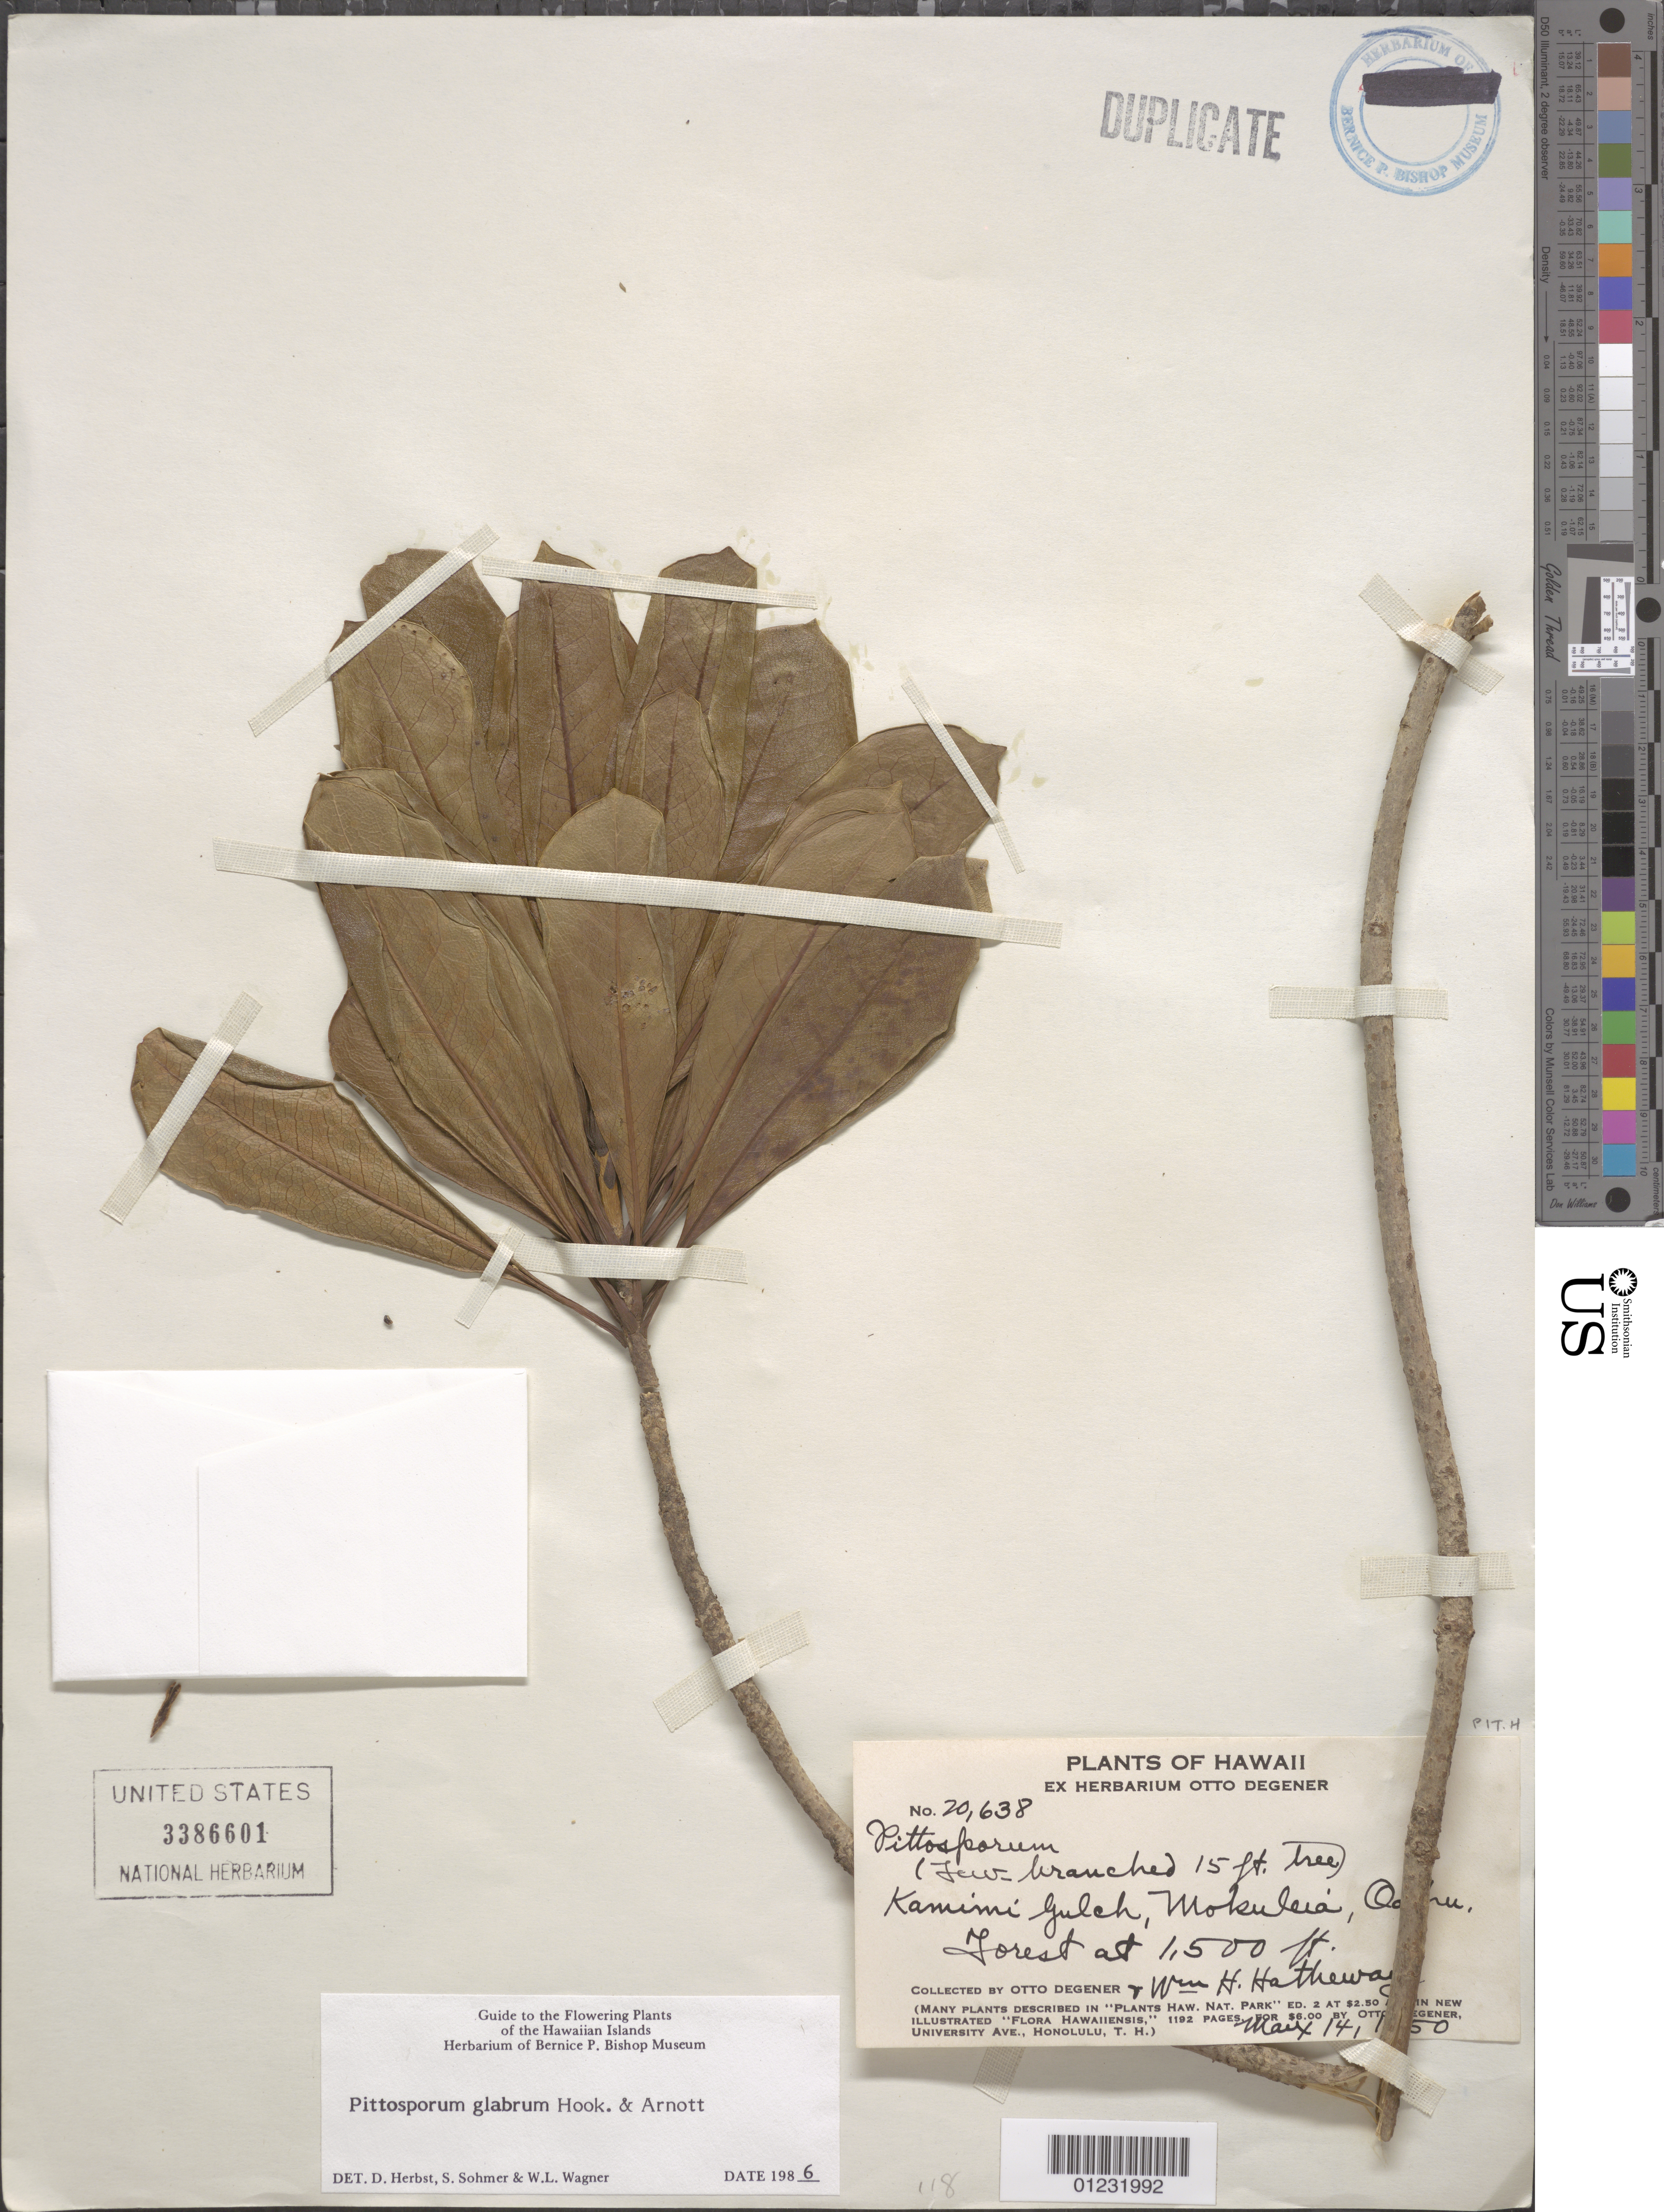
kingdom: Plantae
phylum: Tracheophyta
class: Magnoliopsida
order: Apiales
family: Pittosporaceae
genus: Pittosporum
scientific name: Pittosporum glabrum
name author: Hook. & Arn.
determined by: Herbst, D. R.; Sohmer, S. H.; Wagner, W. L.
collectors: O. Degener & W. H. Hatheway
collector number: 20638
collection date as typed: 14 May 1950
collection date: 1950-05-14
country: United States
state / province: Hawaii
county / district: Honolulu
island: Oahu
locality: Kamimi Gulch, Mokuleia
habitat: Forest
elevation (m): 457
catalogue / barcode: US 3386601